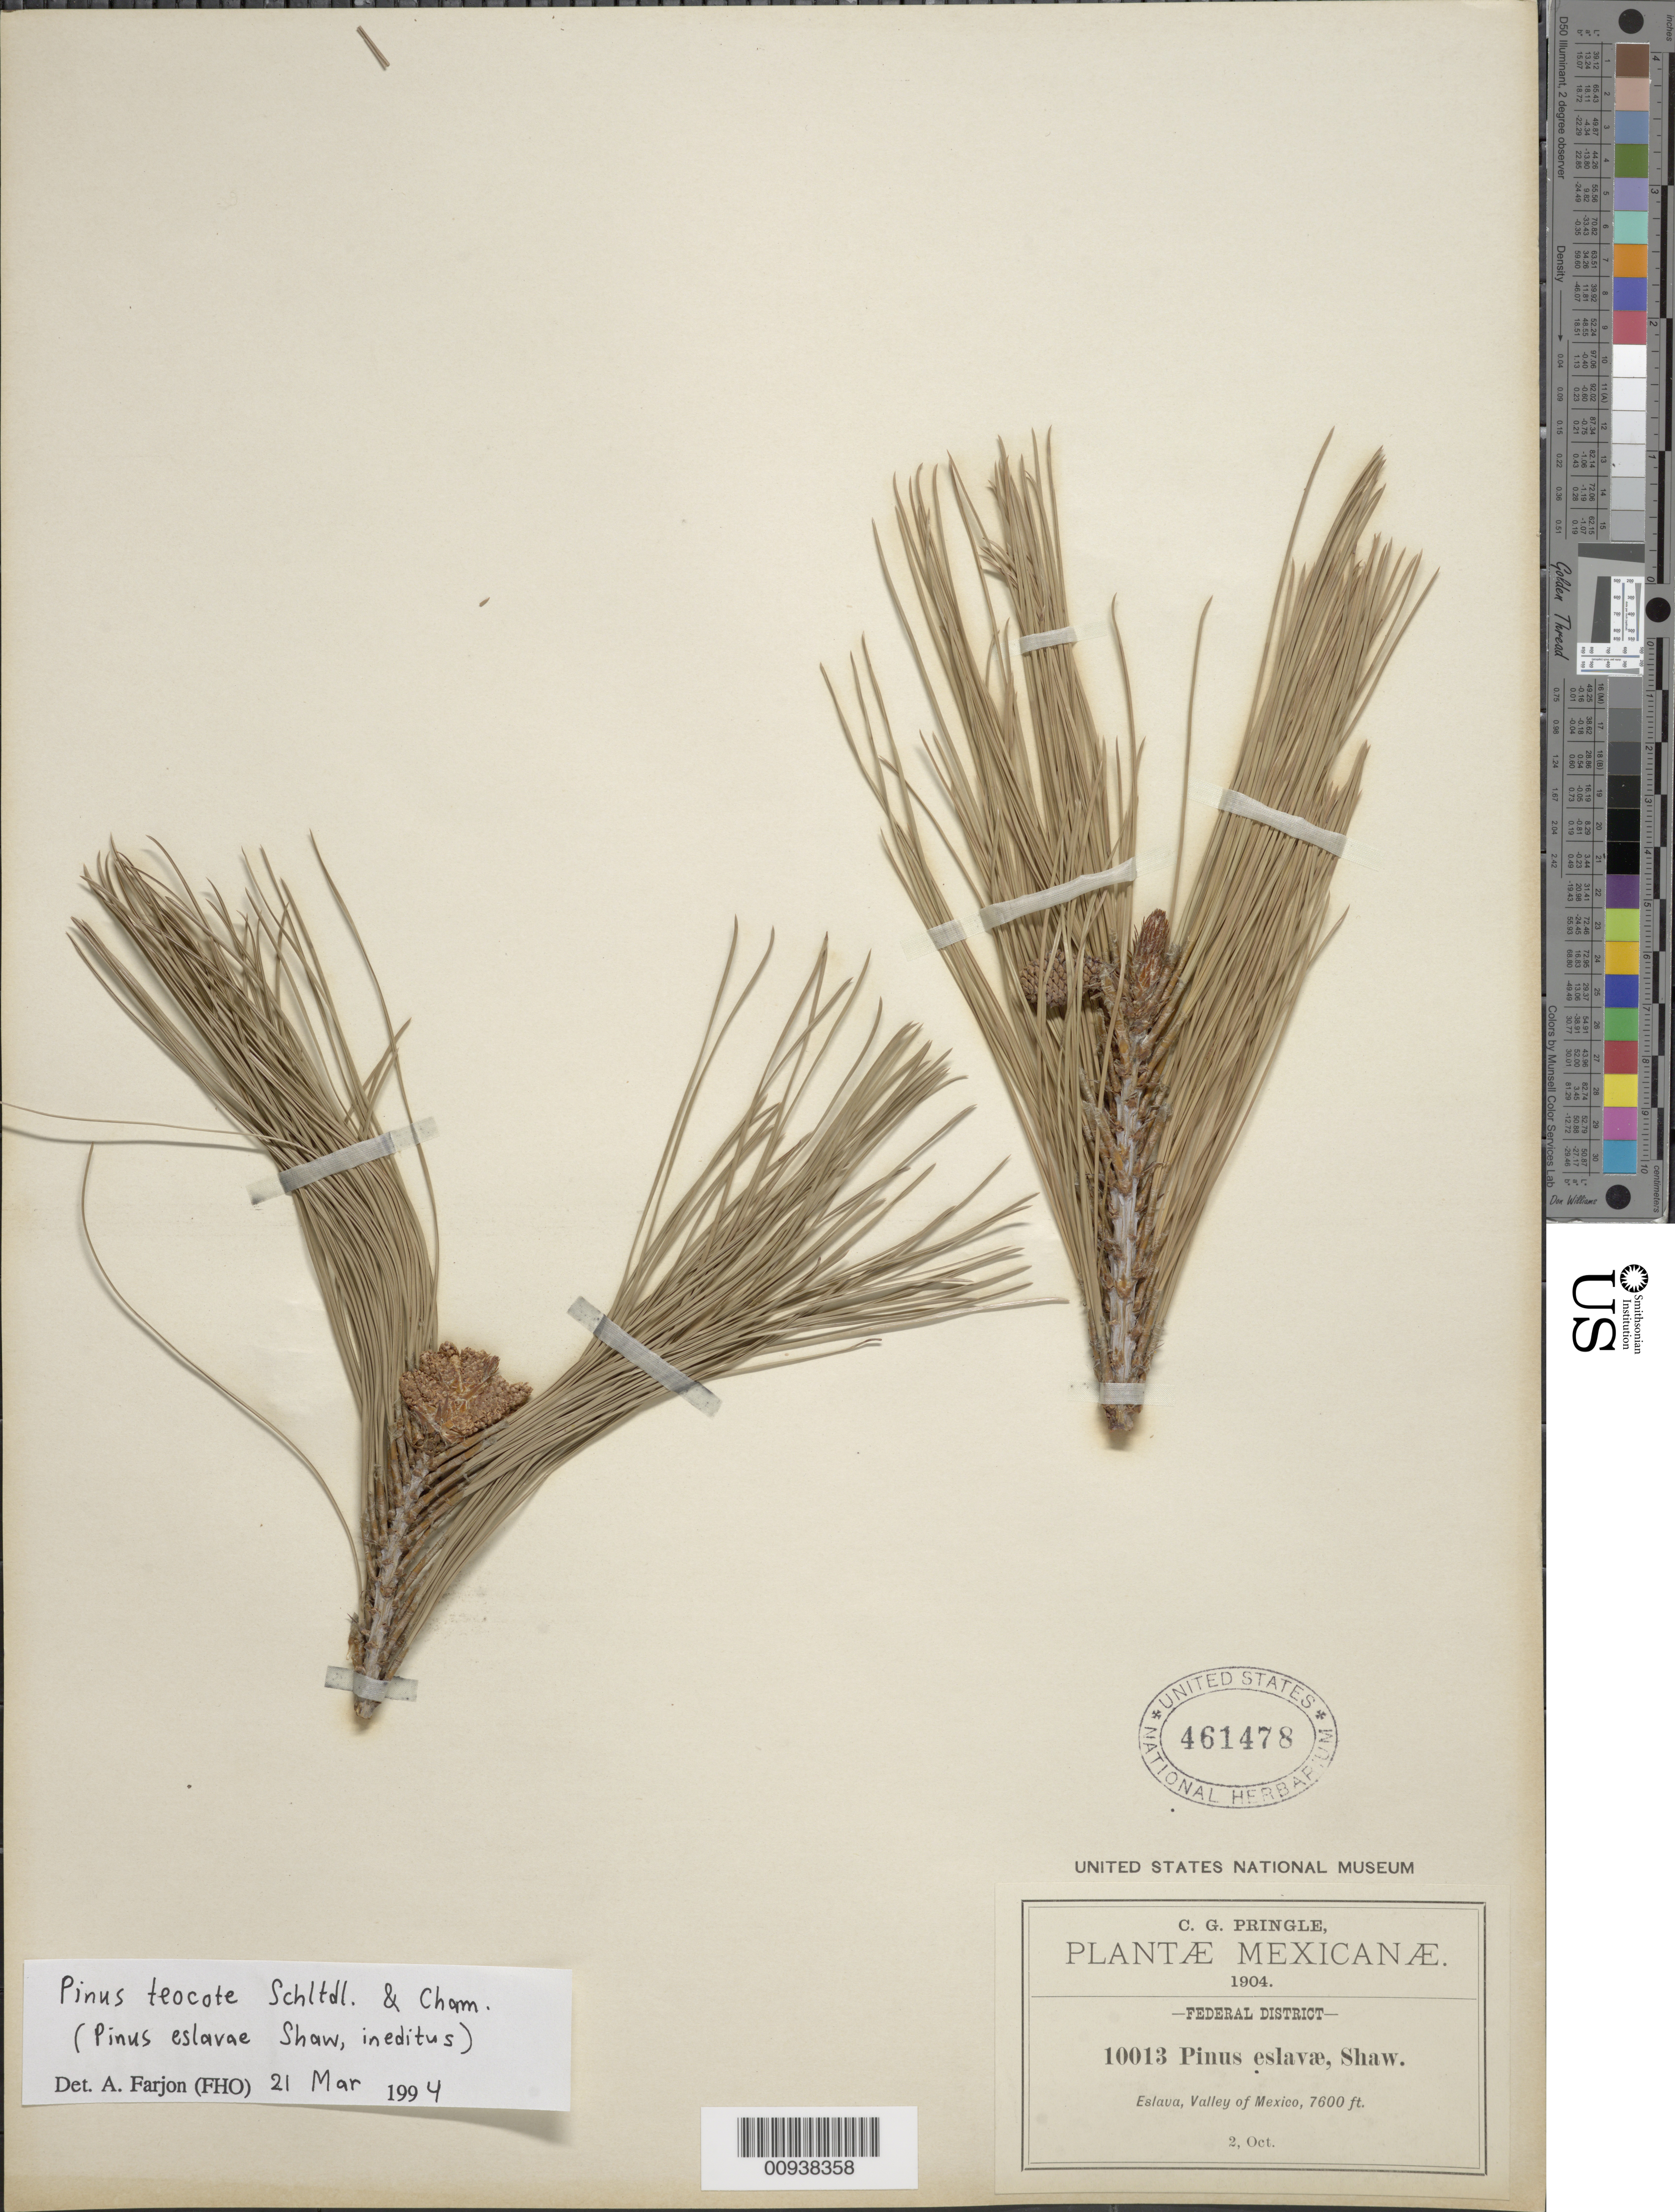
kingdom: Plantae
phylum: Tracheophyta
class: Pinopsida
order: Pinales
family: Pinaceae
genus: Pinus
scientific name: Pinus teocote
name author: Schltdl. & Cham.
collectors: C. G. Pringle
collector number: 10013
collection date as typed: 02 Oct 1904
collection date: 1904-10-02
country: Mexico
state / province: Distrito Federal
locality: Eslava, Valley of Mexico.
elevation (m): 2316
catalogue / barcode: US 461478